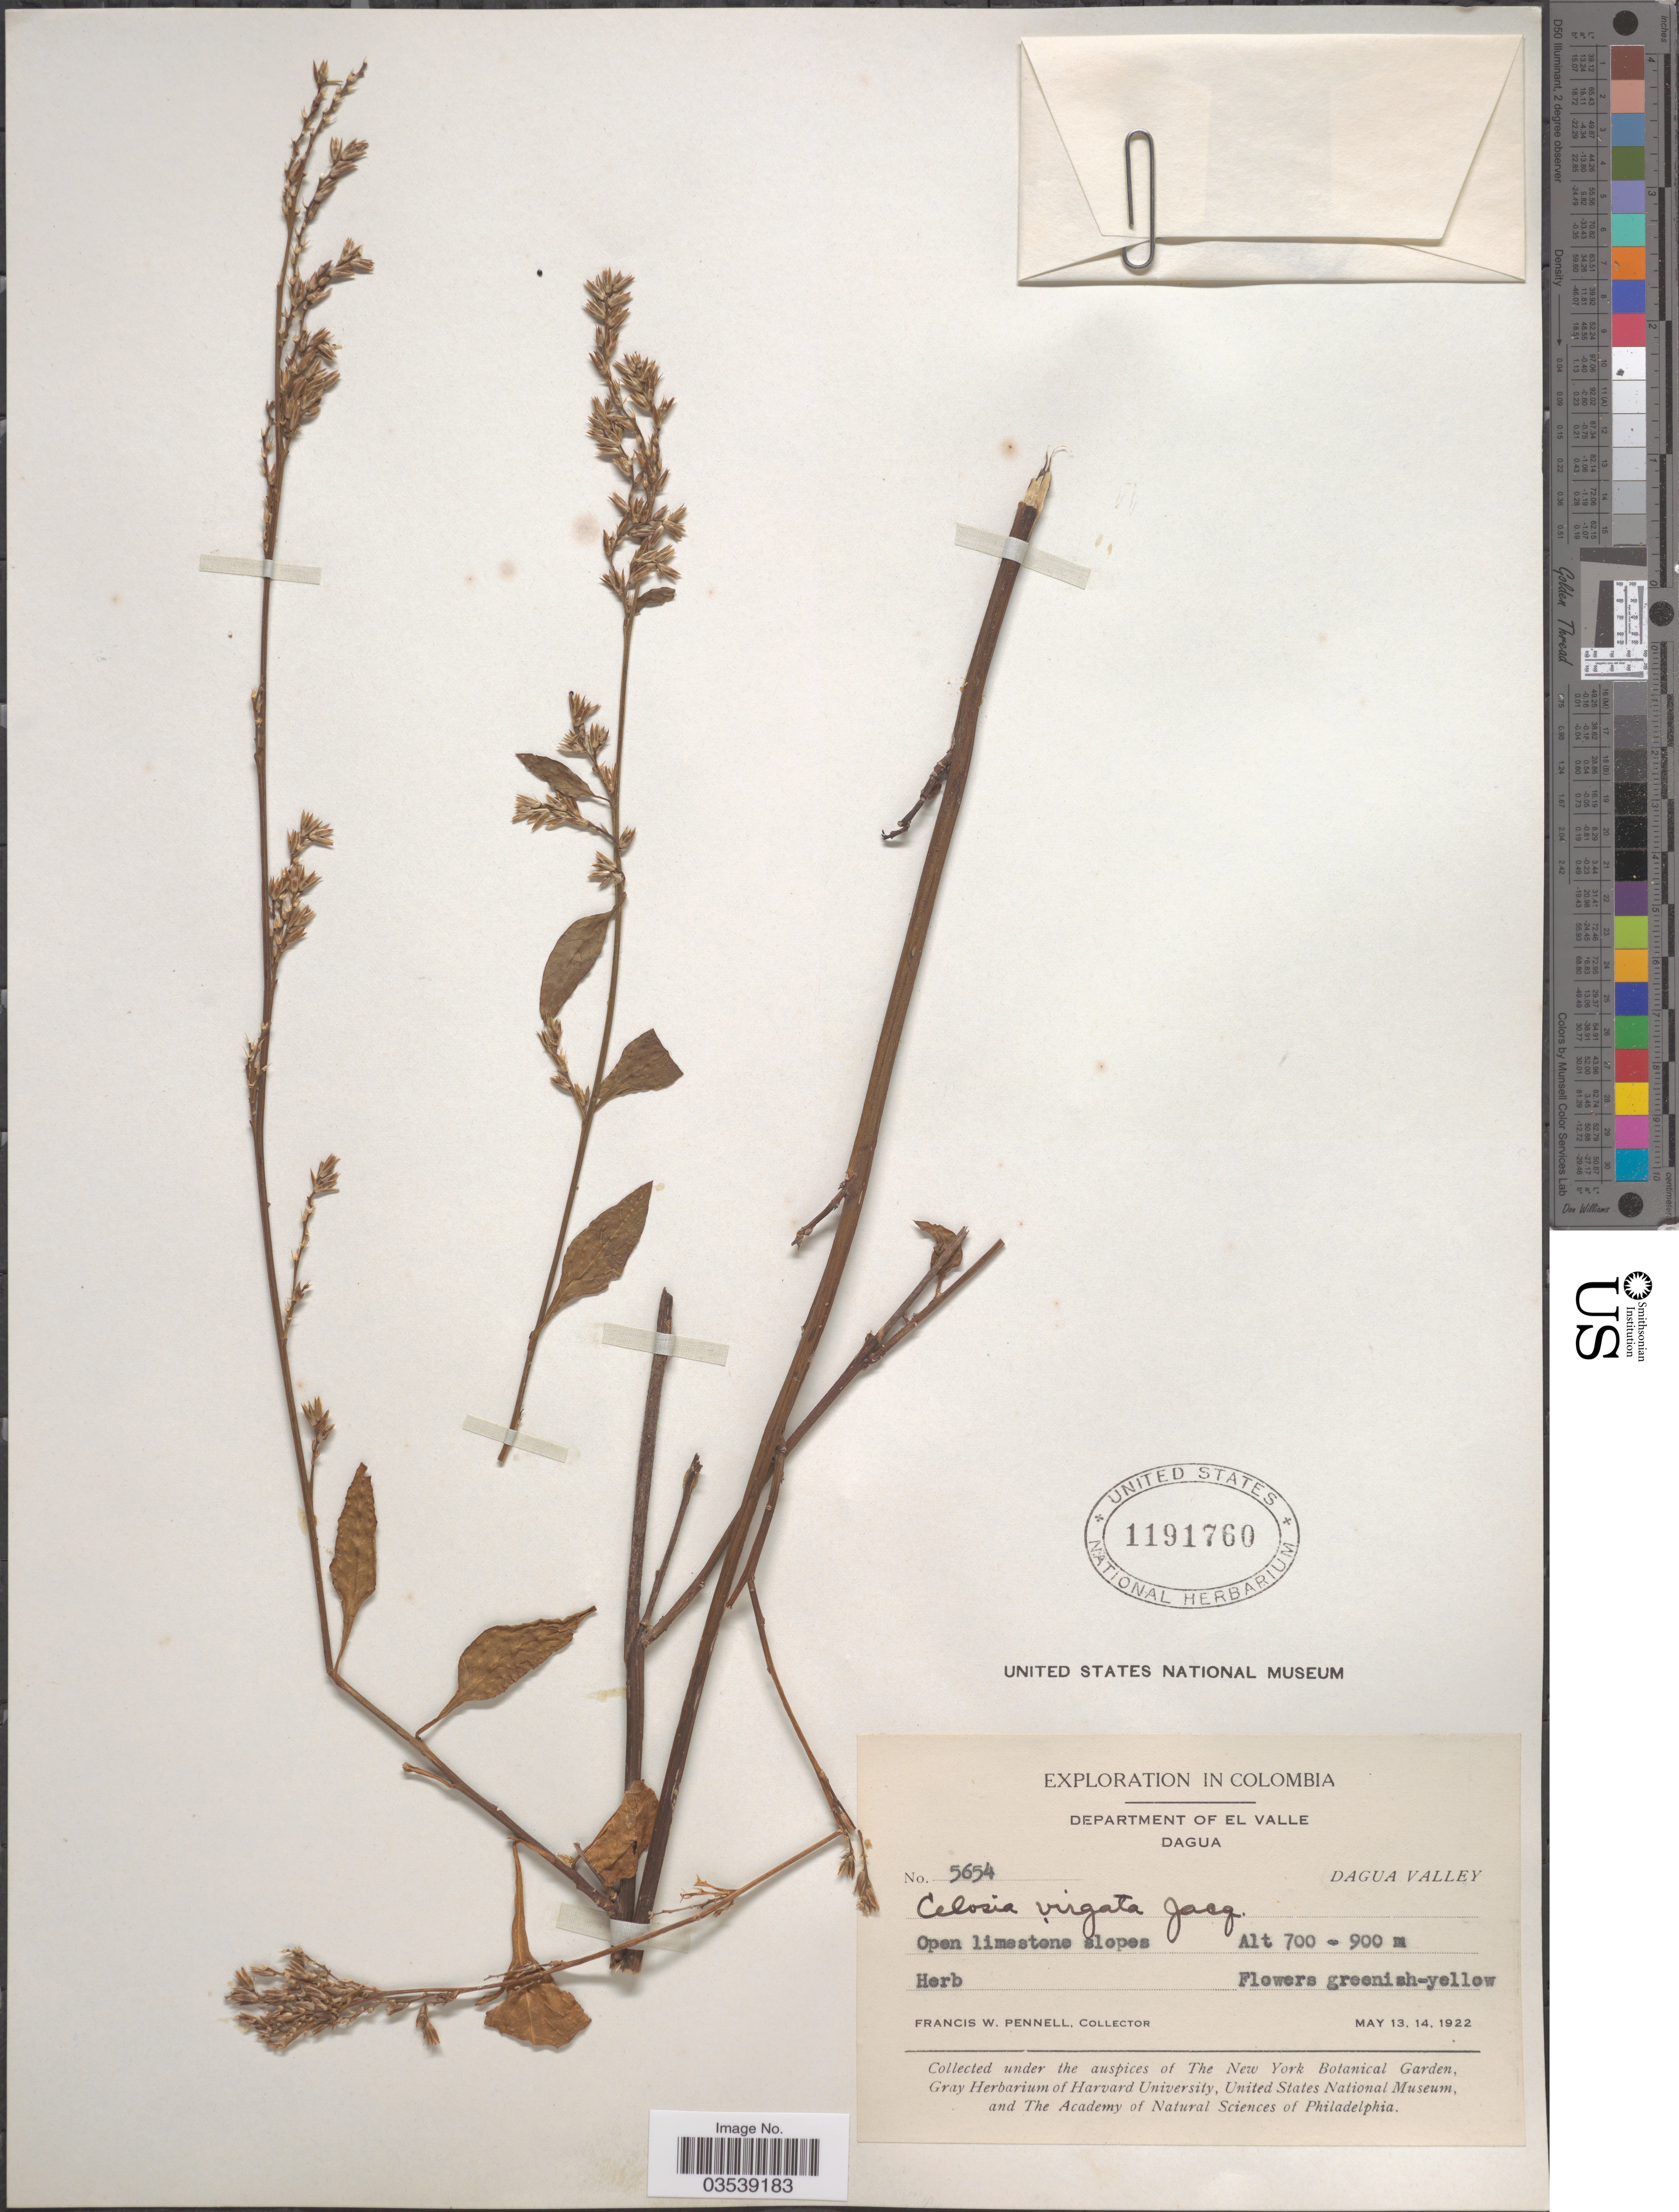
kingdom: Plantae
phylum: Tracheophyta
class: Magnoliopsida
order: Caryophyllales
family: Amaranthaceae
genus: Celosia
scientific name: Celosia virgata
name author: Jacq.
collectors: F. W. Pennell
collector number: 5654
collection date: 1922-05-13/1922-05-14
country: Colombia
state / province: Valle del Cauca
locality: Department of El Valle. Dagua. Dagua Valley.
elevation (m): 700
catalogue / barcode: US 1191760